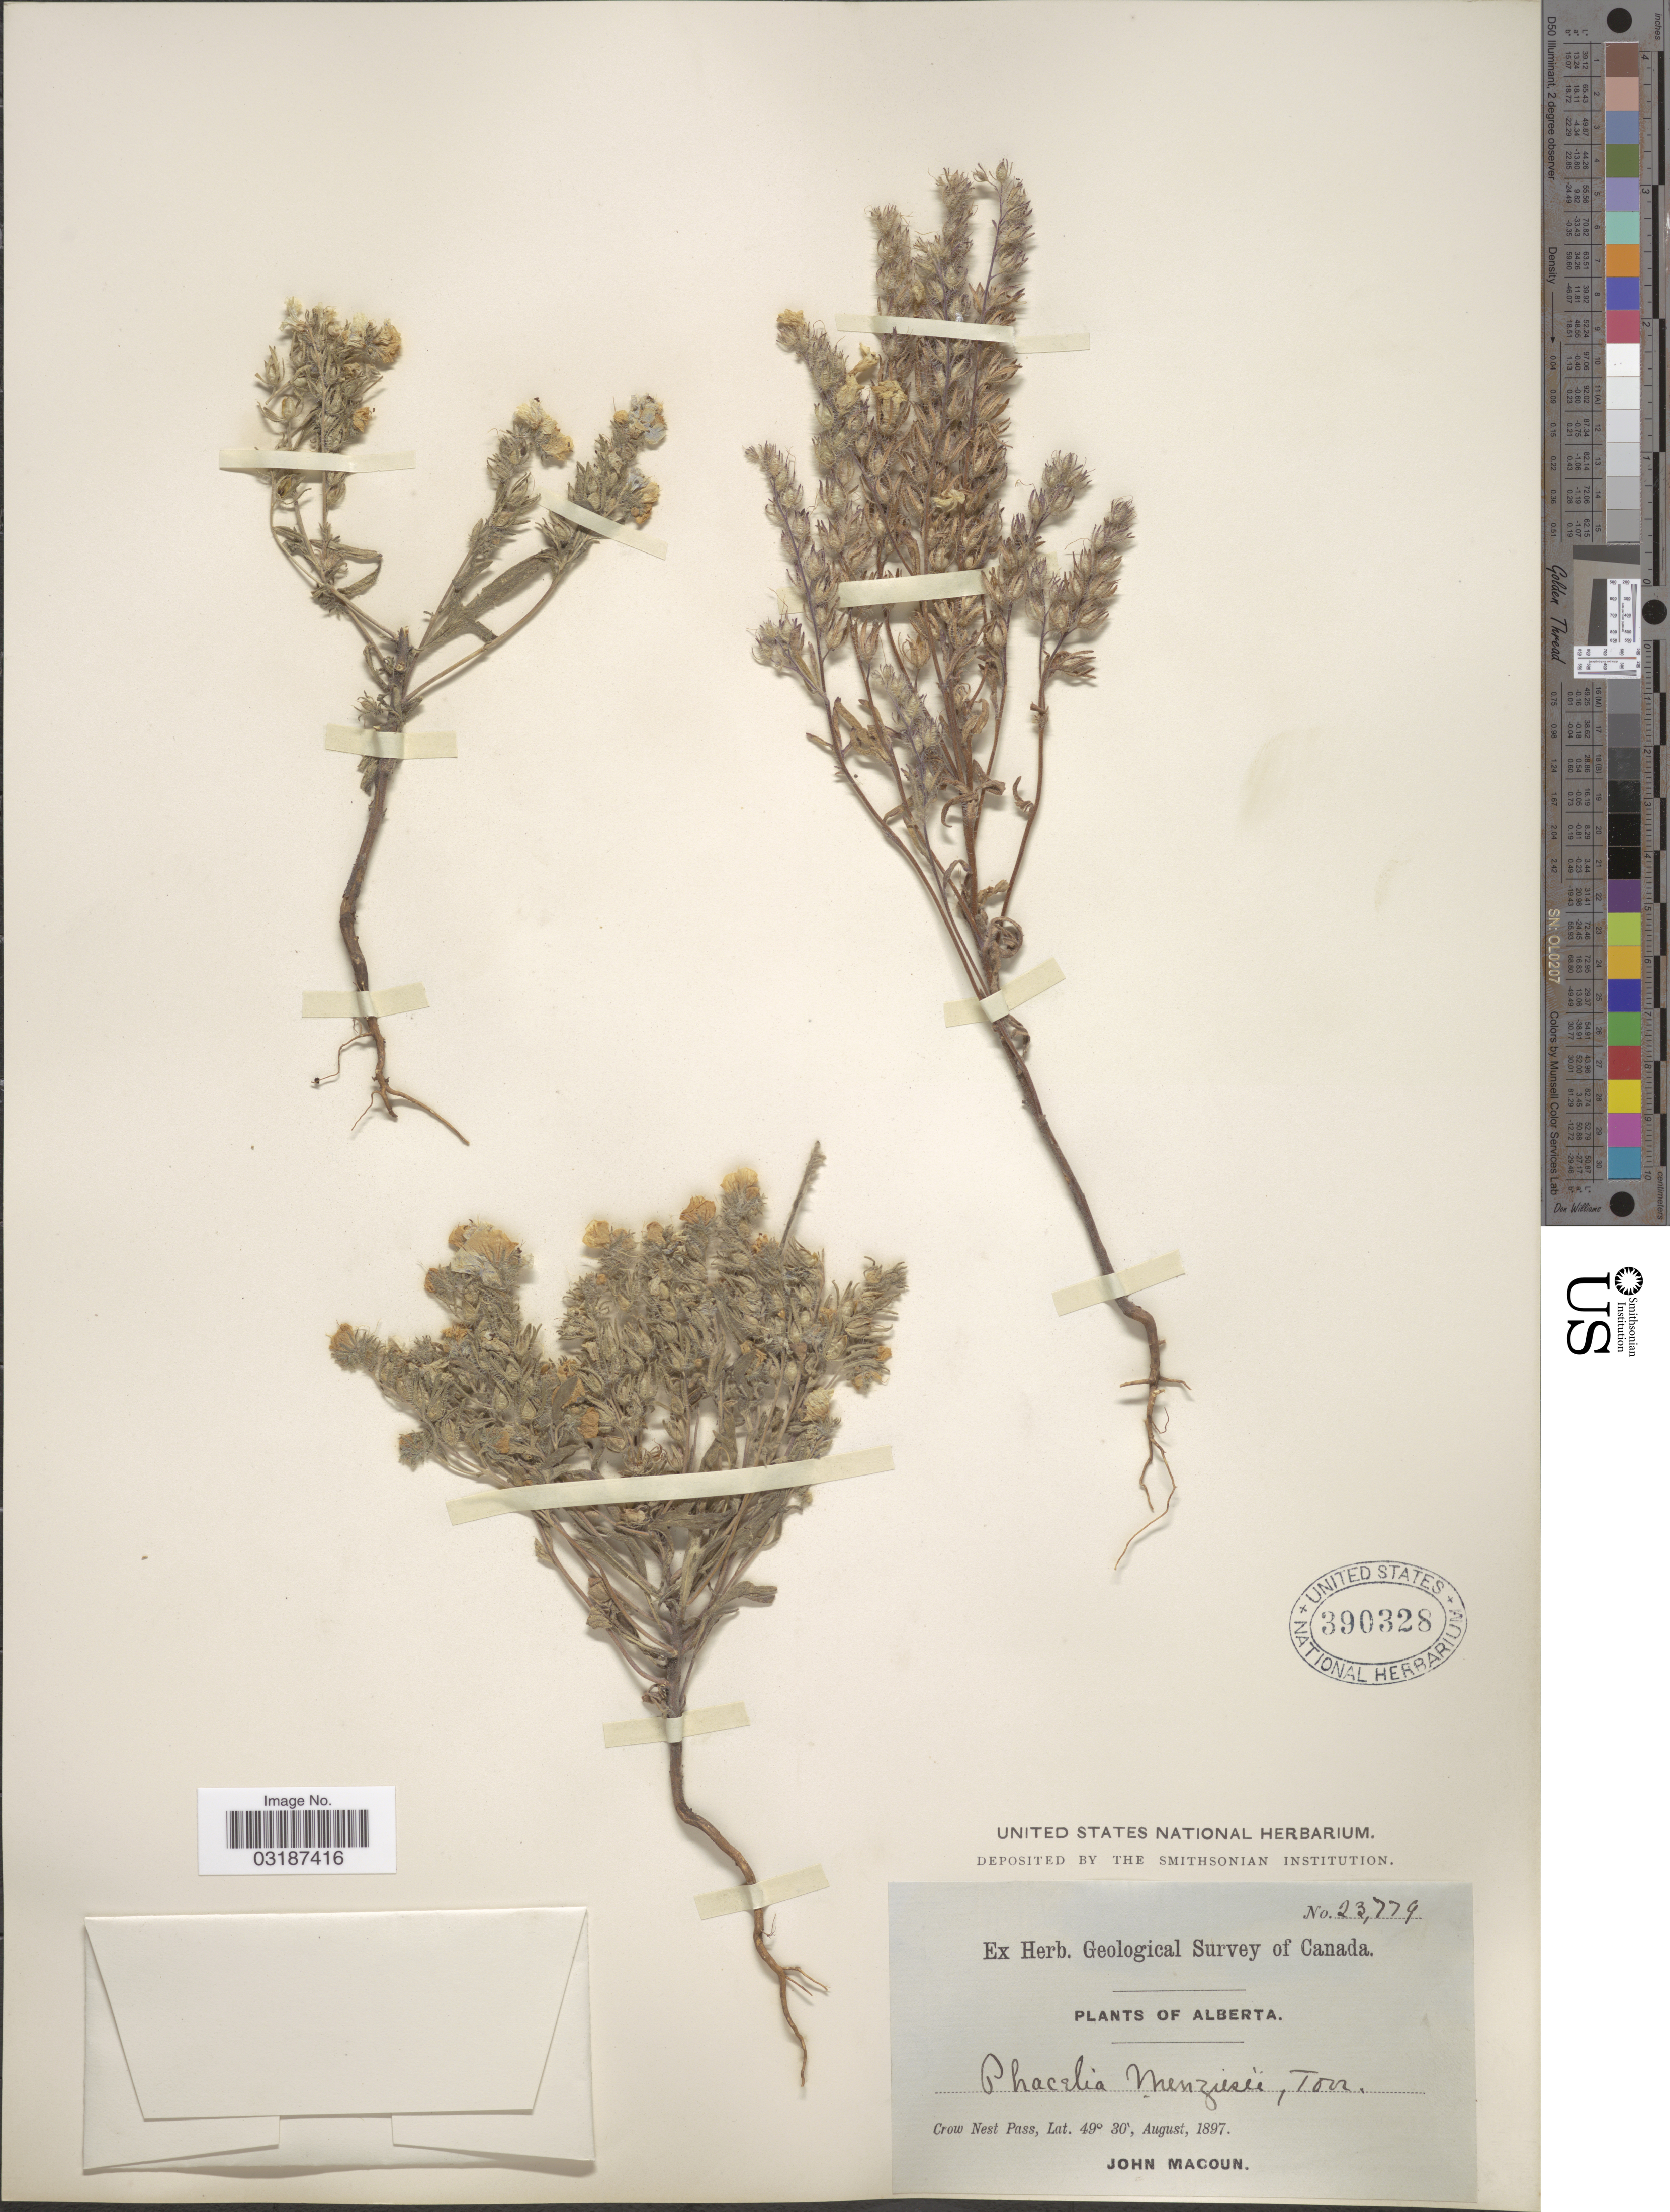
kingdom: Plantae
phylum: Tracheophyta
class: Magnoliopsida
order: Boraginales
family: Hydrophyllaceae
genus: Phacelia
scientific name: Phacelia linearis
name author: (Pursh) Holz.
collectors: J. Macoun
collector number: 23779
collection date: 1897-08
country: Canada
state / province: Alberta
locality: Crow Nest Pass.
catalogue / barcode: US 390328